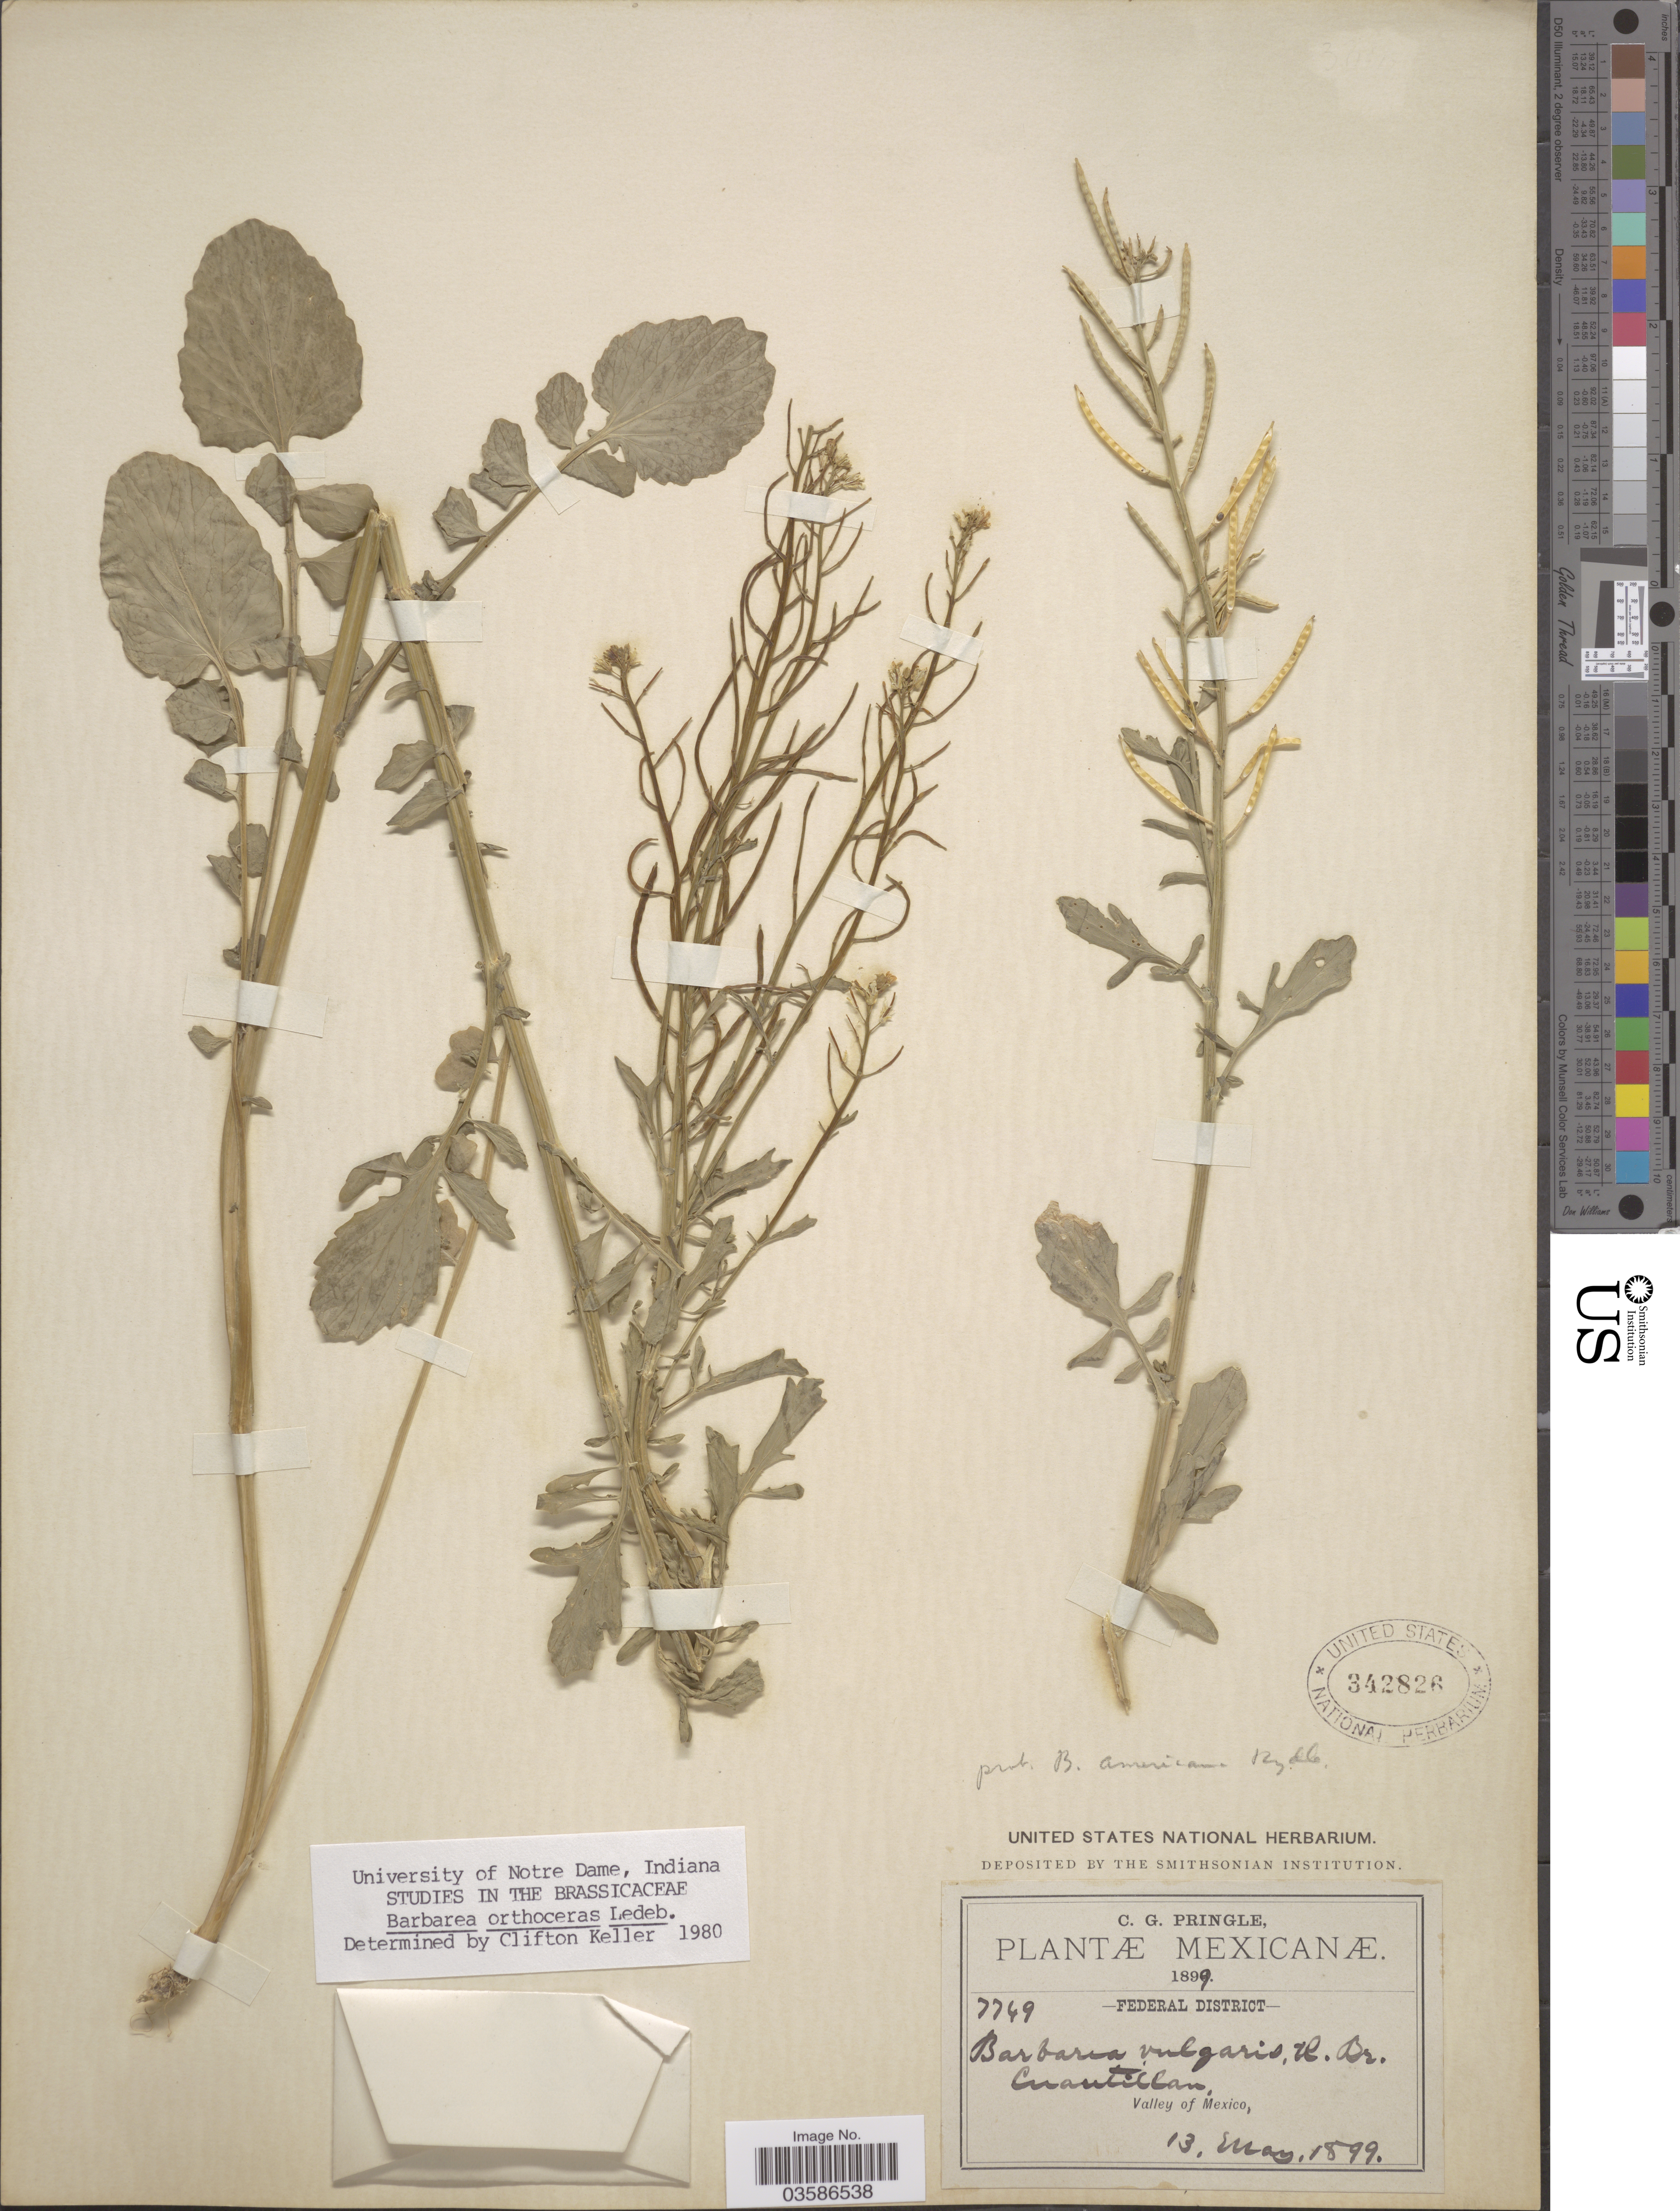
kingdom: Plantae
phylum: Tracheophyta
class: Magnoliopsida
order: Brassicales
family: Brassicaceae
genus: Barbarea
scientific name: Barbarea orthoceras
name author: Ledeb.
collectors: C. G. Pringle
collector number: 7749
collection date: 1899-05-13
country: Mexico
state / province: Distrito Federal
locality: Federal District. Cuautitlan. Valley of Mexico.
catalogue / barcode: US 342826